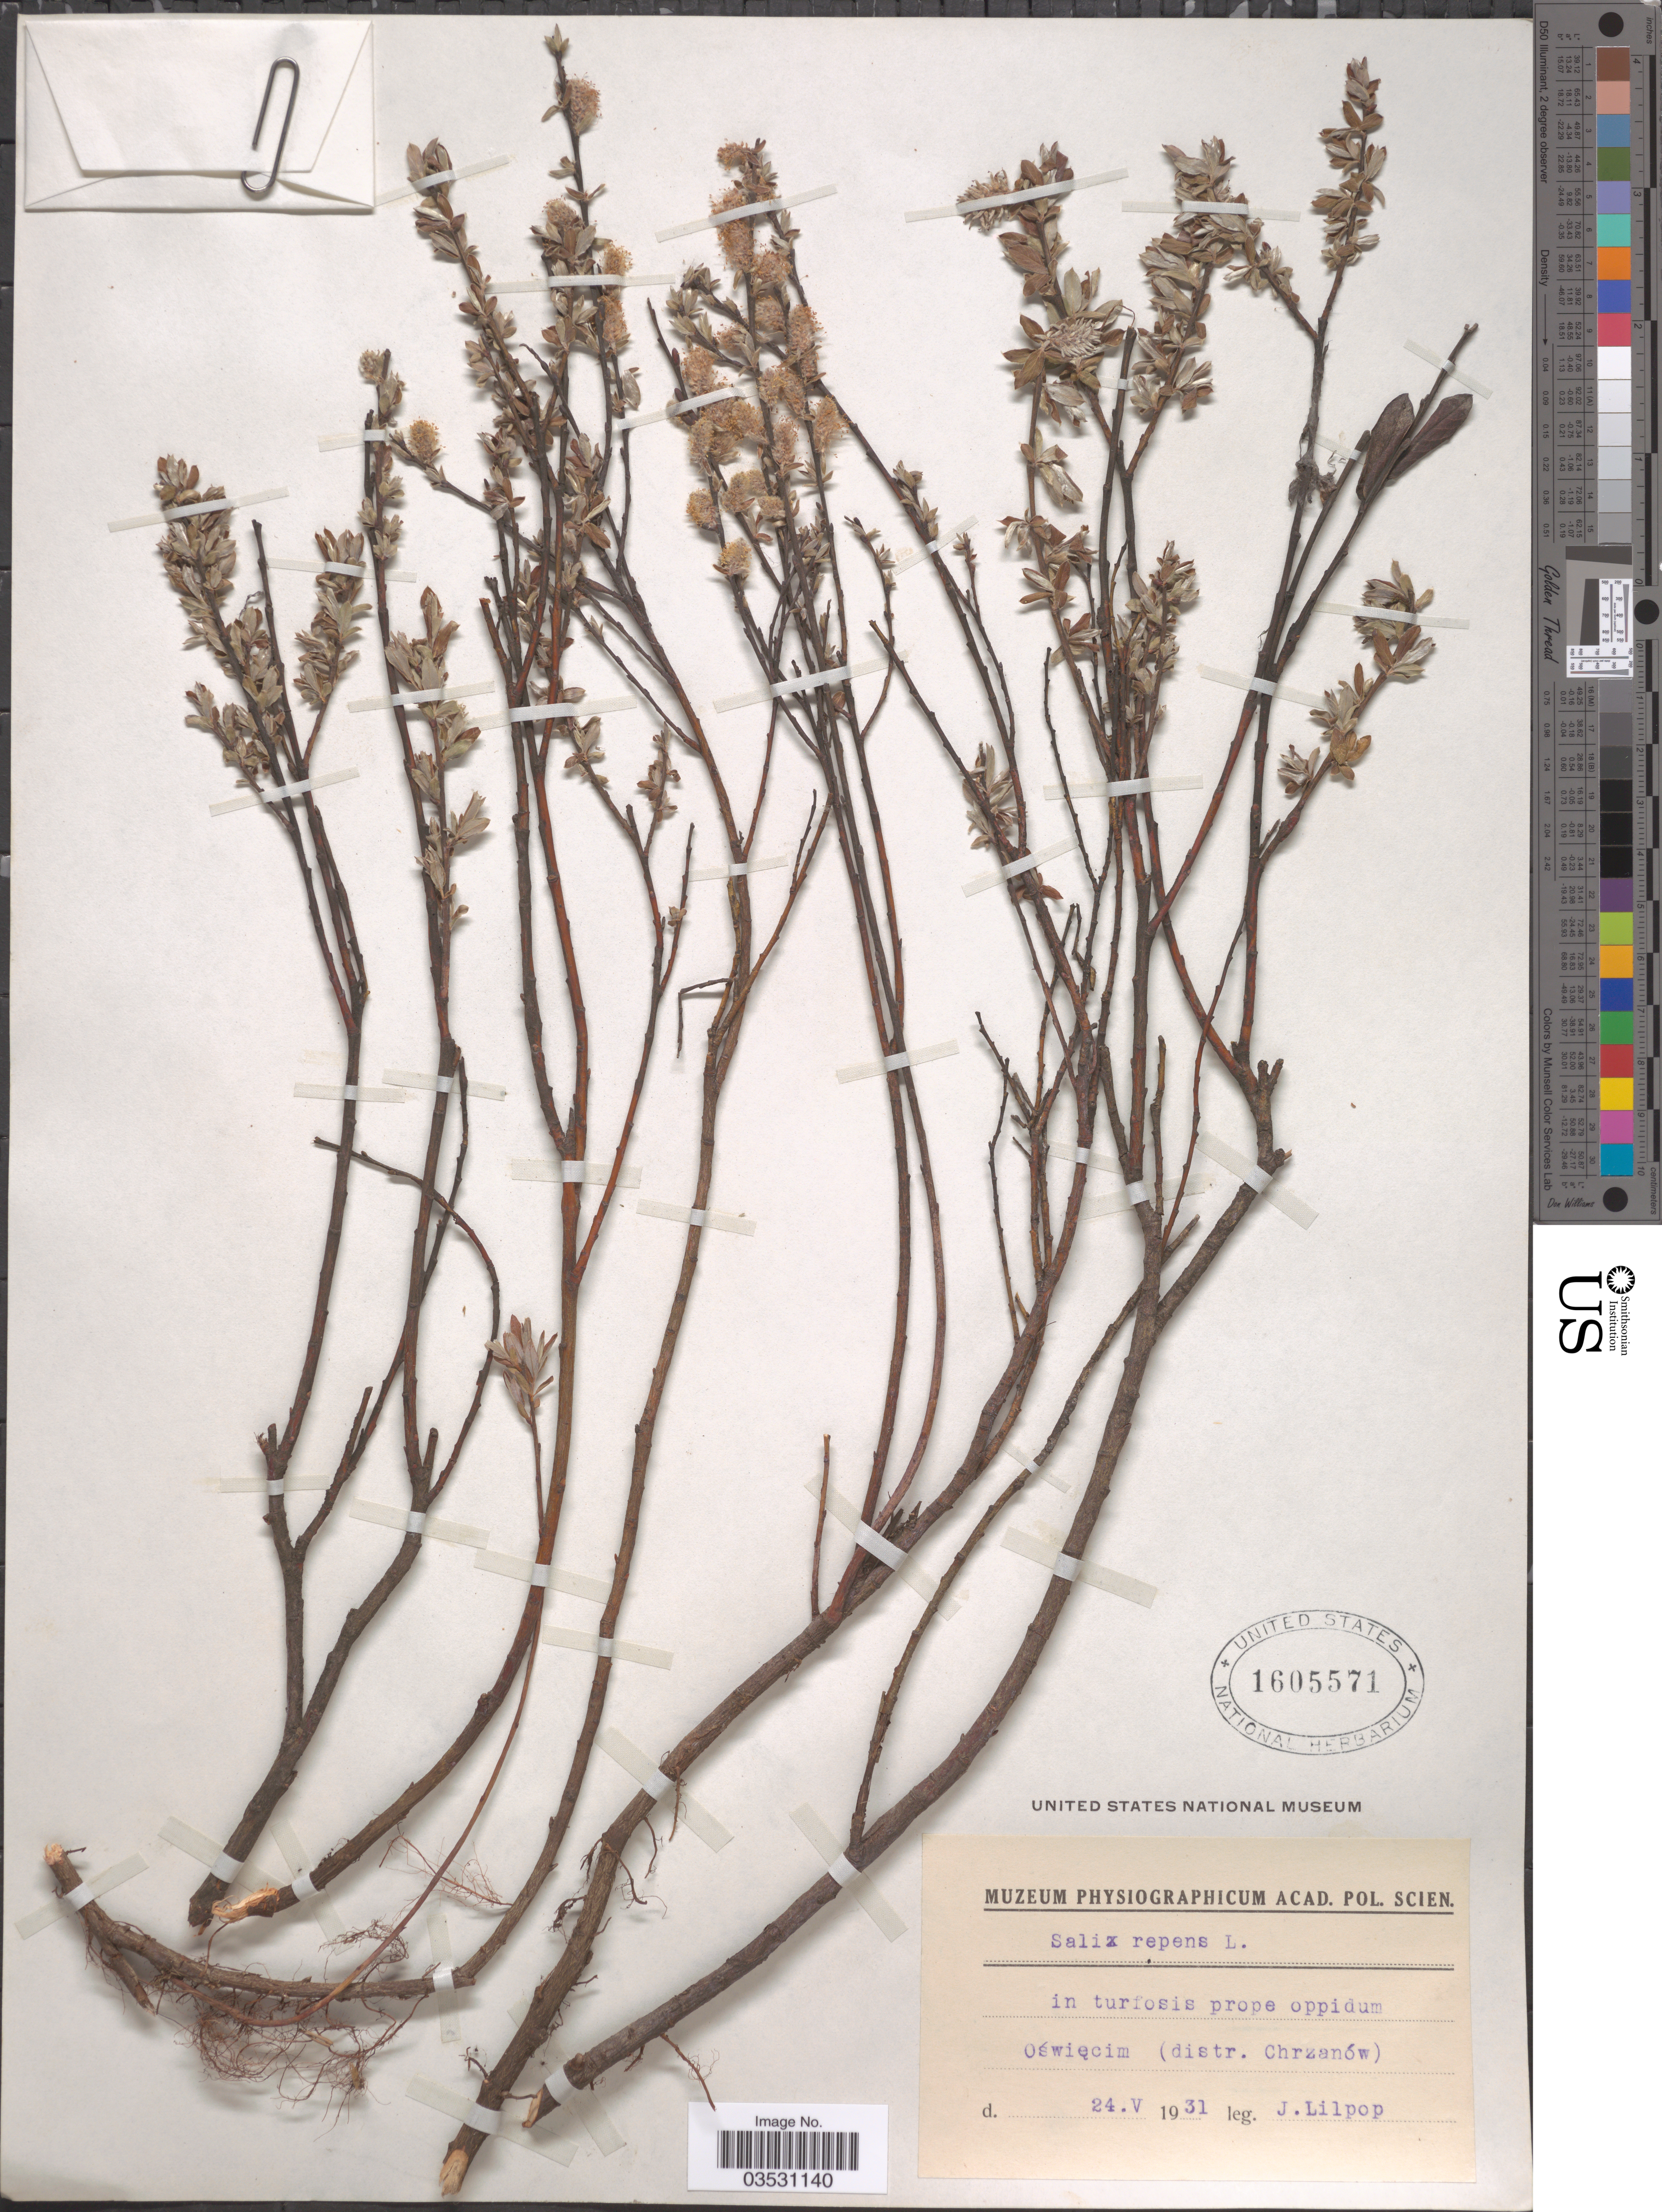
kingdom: Plantae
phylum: Tracheophyta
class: Magnoliopsida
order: Malpighiales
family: Salicaceae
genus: Salix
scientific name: Salix repens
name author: L.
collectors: J. Lilpop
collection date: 1931-05-24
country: Poland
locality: In turfosis prope oppidum Oświęcim (distr. Chrzanów).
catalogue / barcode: US 1605571